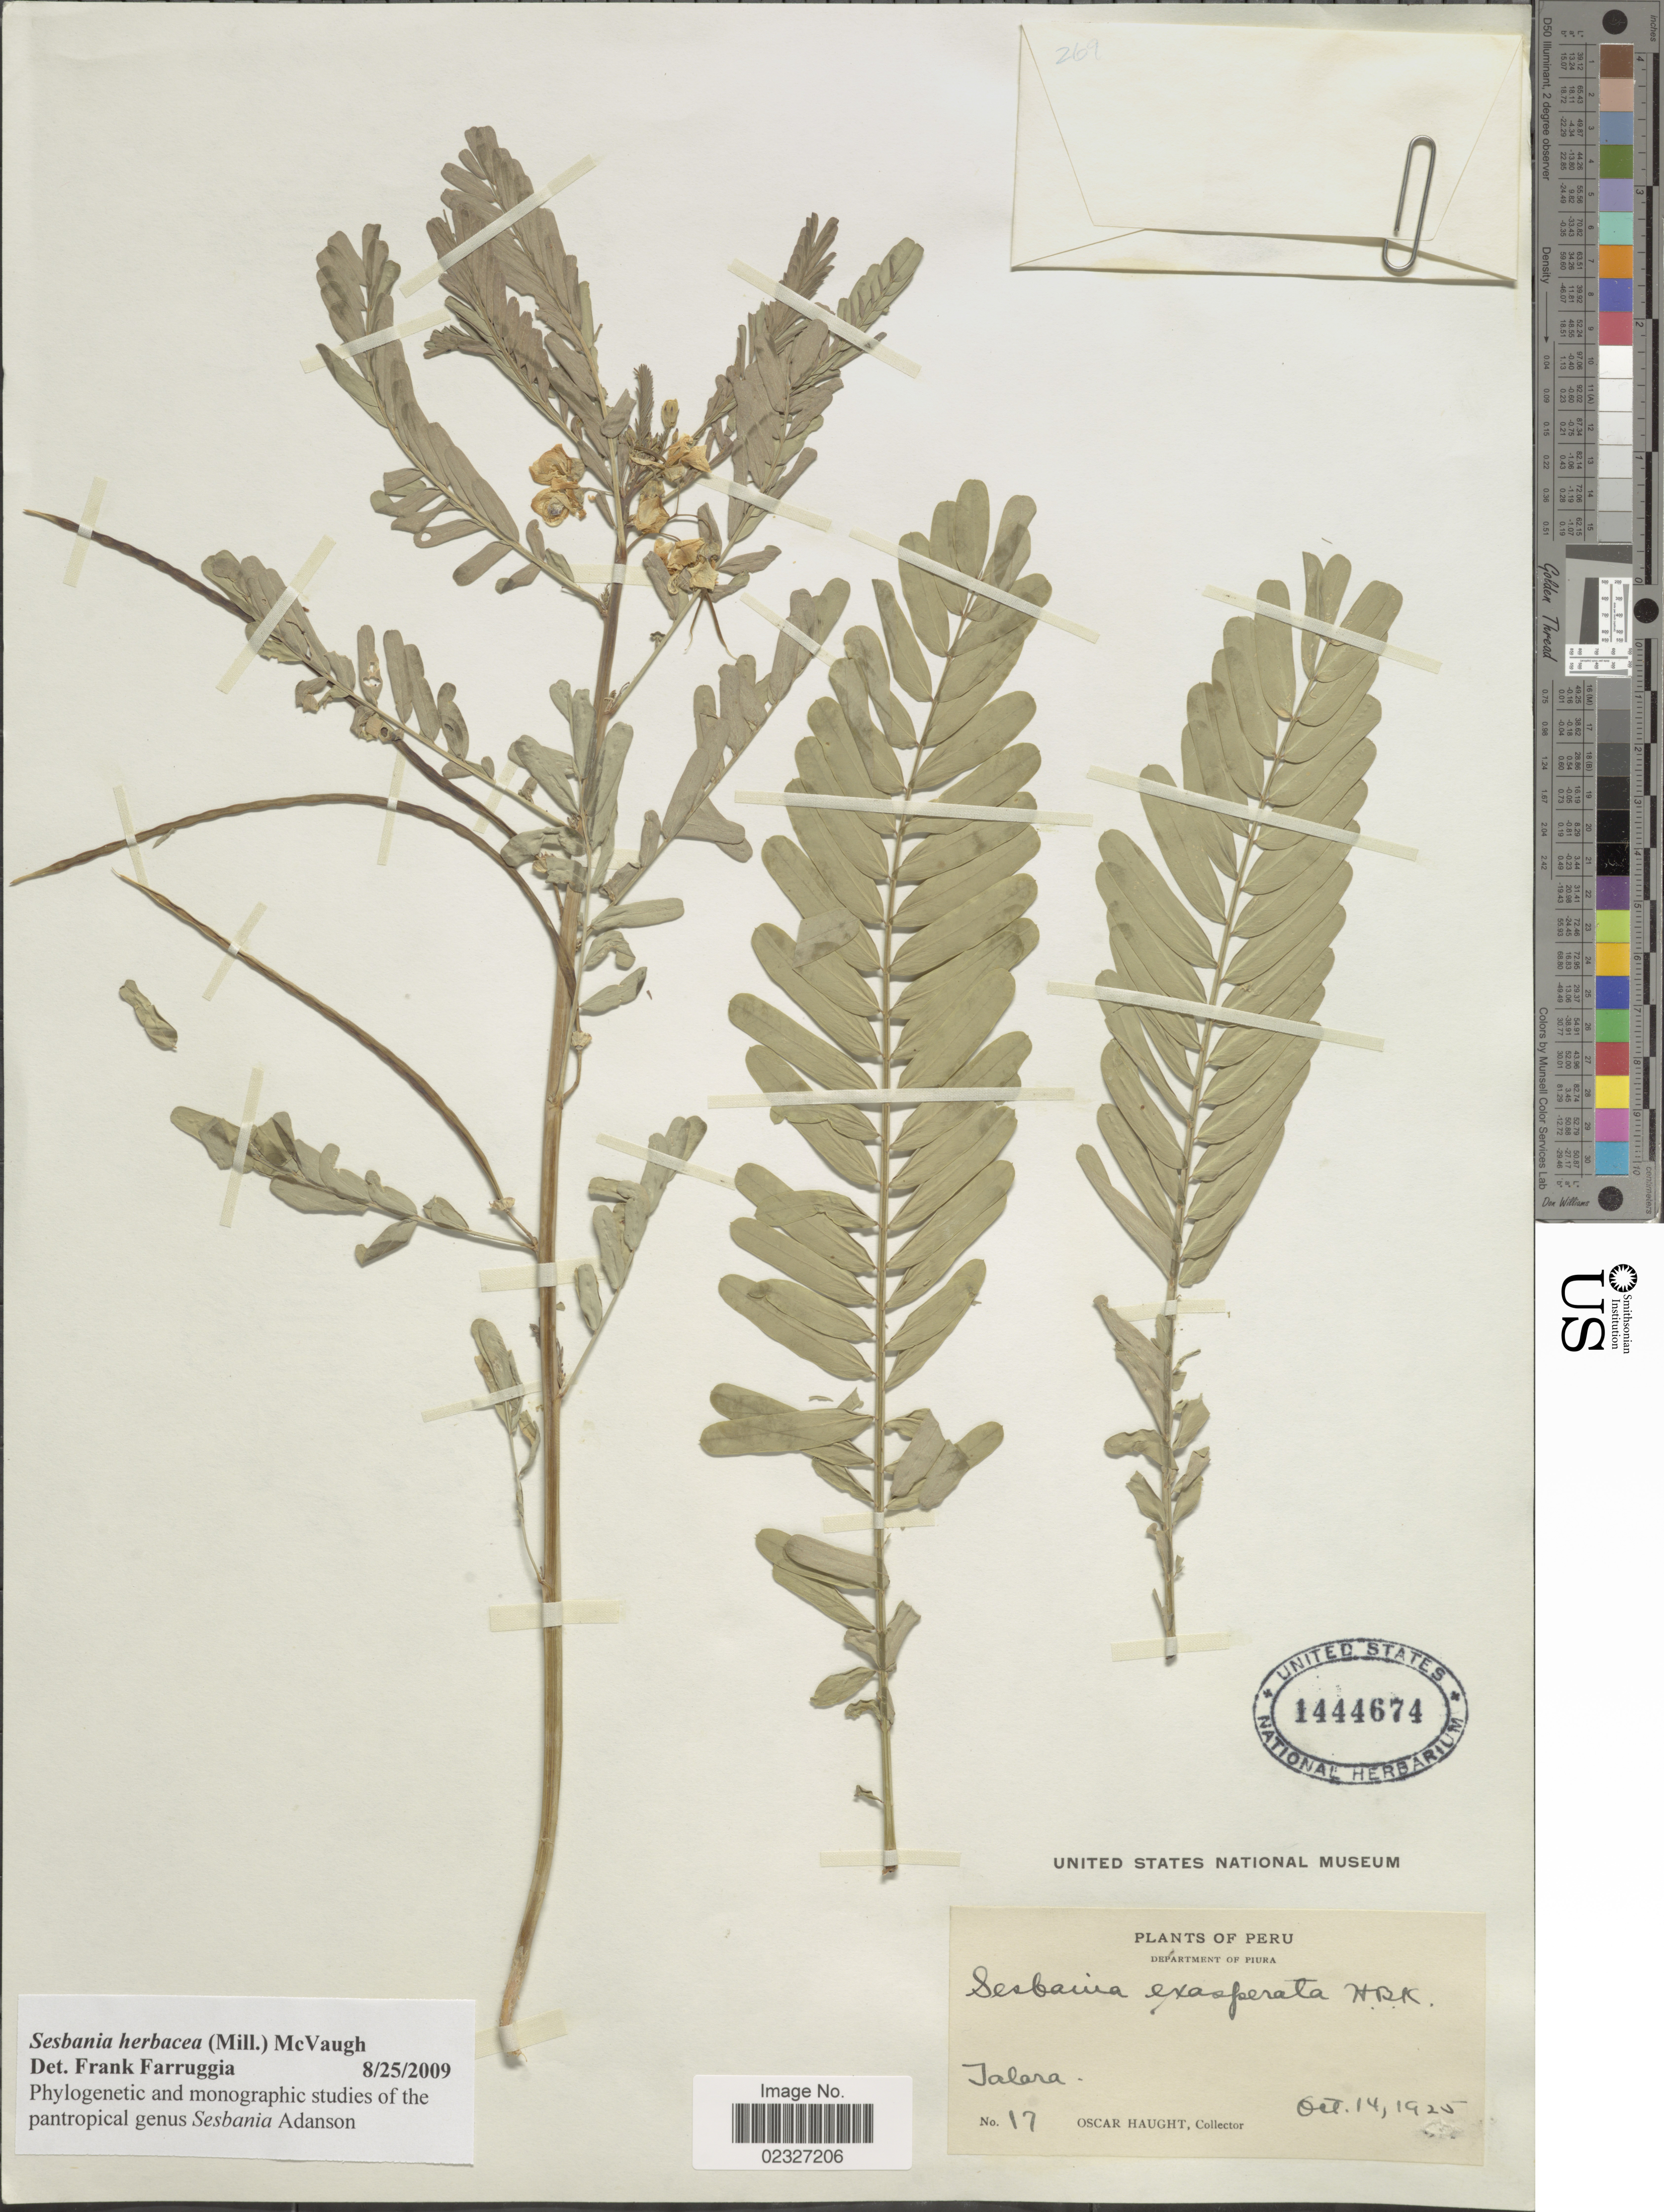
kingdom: Plantae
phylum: Tracheophyta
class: Magnoliopsida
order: Fabales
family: Fabaceae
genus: Sesbania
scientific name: Sesbania herbacea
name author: (Mill.) McVaugh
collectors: O. Haught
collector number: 17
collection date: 1925-10-14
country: Peru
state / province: Piura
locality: Department of Piura, Jalara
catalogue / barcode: US 1444674